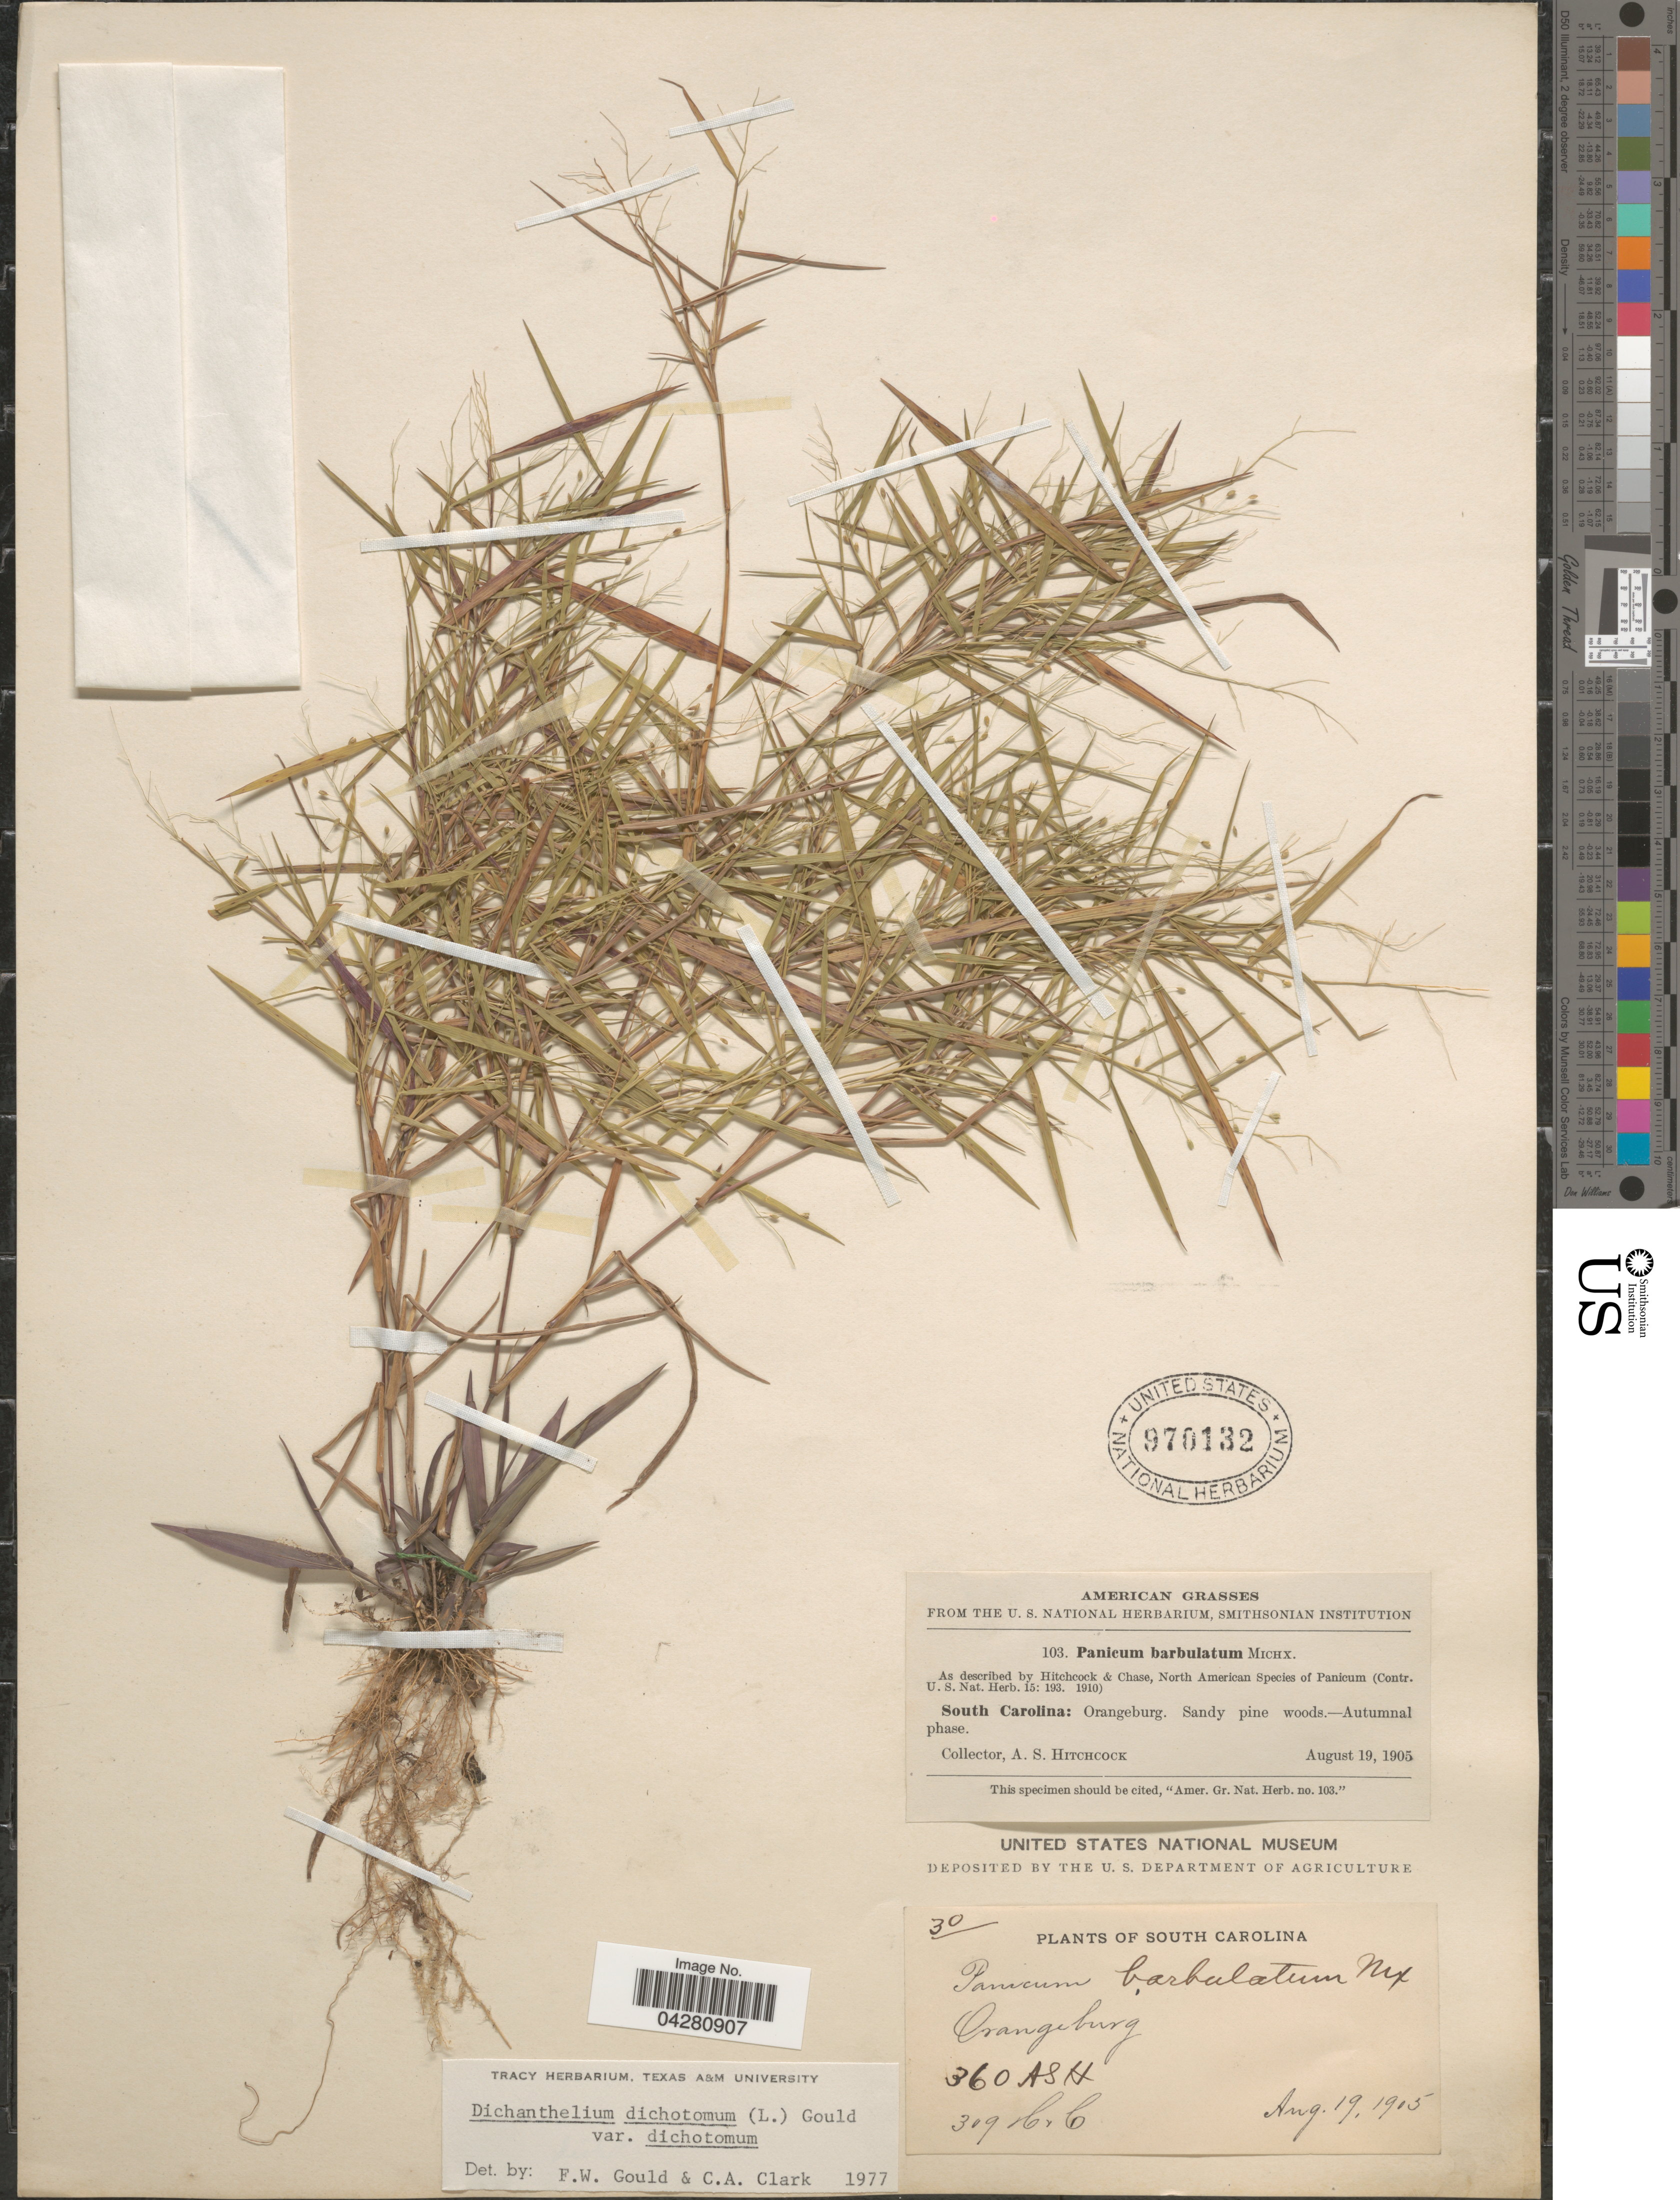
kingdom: Plantae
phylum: Tracheophyta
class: Liliopsida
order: Poales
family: Poaceae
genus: Dichanthelium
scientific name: Dichanthelium dichotomum var. dichotomum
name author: (L.) Gould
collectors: A. S. Hitchcock & H. C.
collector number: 360/309/30/103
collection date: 1905-08-19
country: United States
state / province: South Carolina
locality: Orangeburg. Sandy pine woods.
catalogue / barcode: US 970132